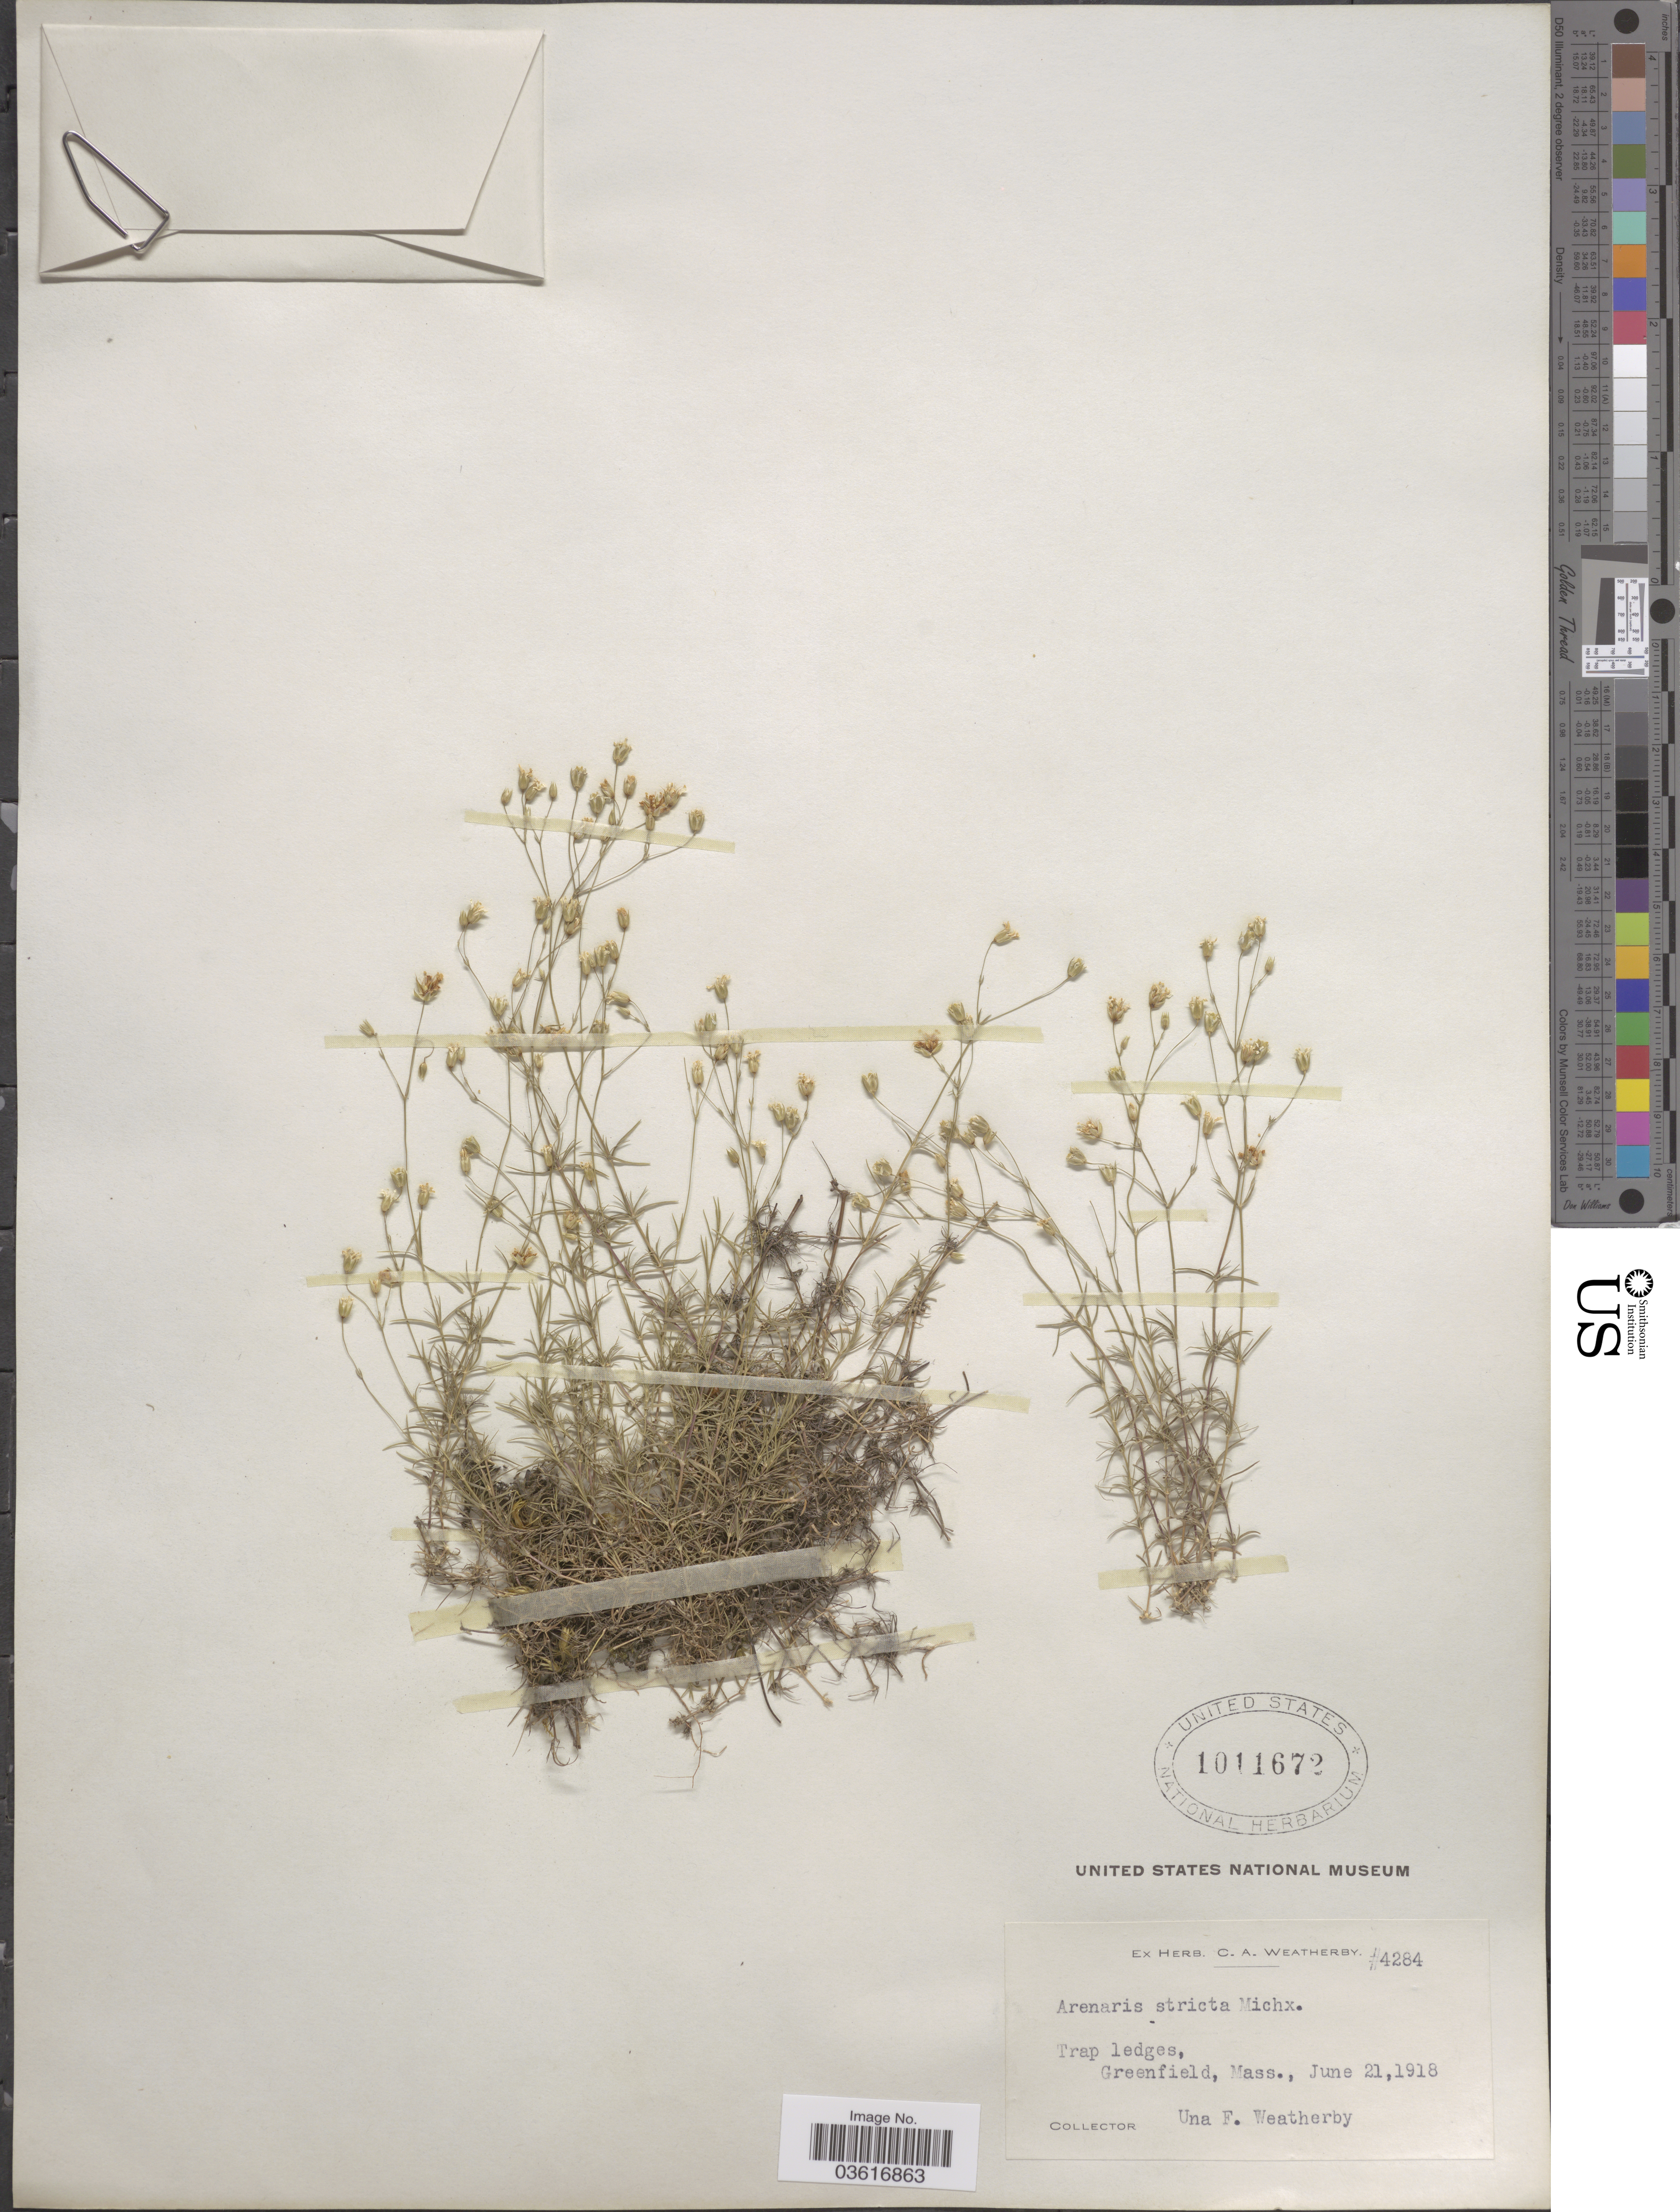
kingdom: Plantae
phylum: Tracheophyta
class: Magnoliopsida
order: Caryophyllales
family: Caryophyllaceae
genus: Minuartia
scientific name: Minuartia stricta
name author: (Sw.) Hiern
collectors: U. Weatherby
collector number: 4284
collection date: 1918-06-21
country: United States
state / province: Massachusetts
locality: Greenfield.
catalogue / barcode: US 1011672